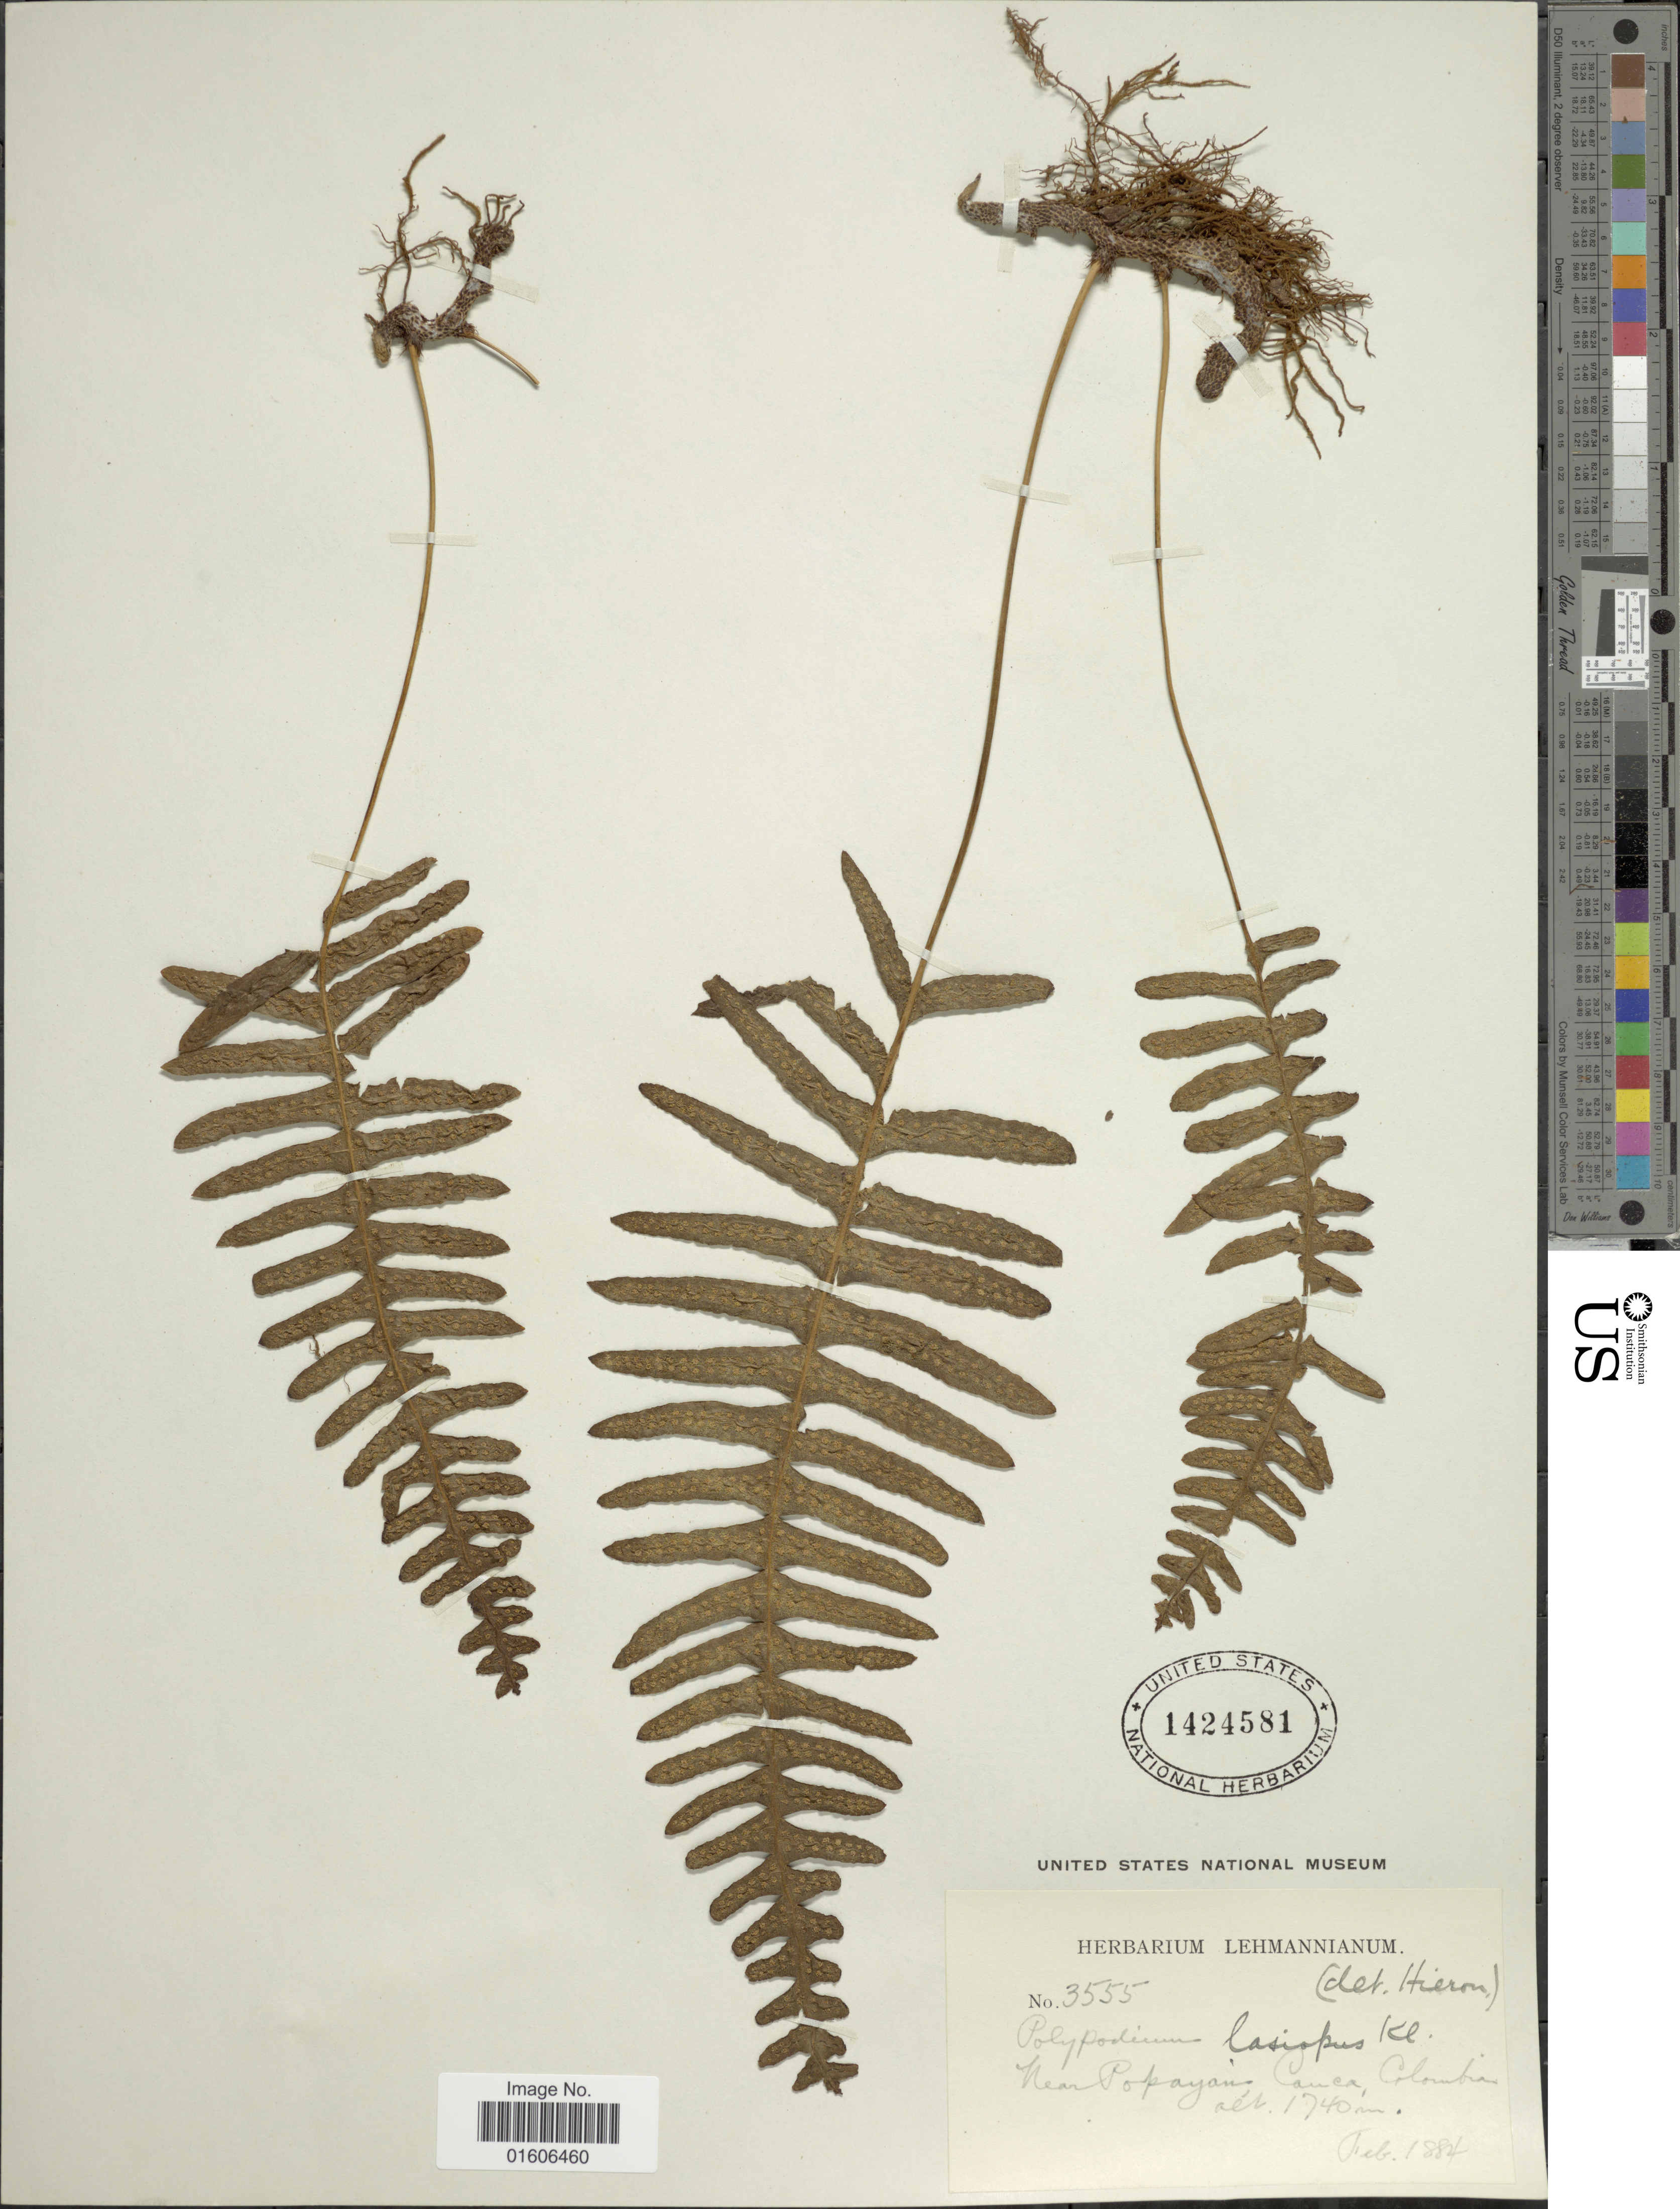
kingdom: Plantae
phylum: Tracheophyta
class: Polypodiopsida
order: Polypodiales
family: Polypodiaceae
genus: Serpocaulon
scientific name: Serpocaulon lasiopus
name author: (Klotzsch) A.R. Sm.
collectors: ex herb. Lehmannianum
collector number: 3555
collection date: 1884-02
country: Colombia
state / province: Cauca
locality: Near Popayan's, Cauca. [interpreted]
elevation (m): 1740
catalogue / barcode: US 1424581